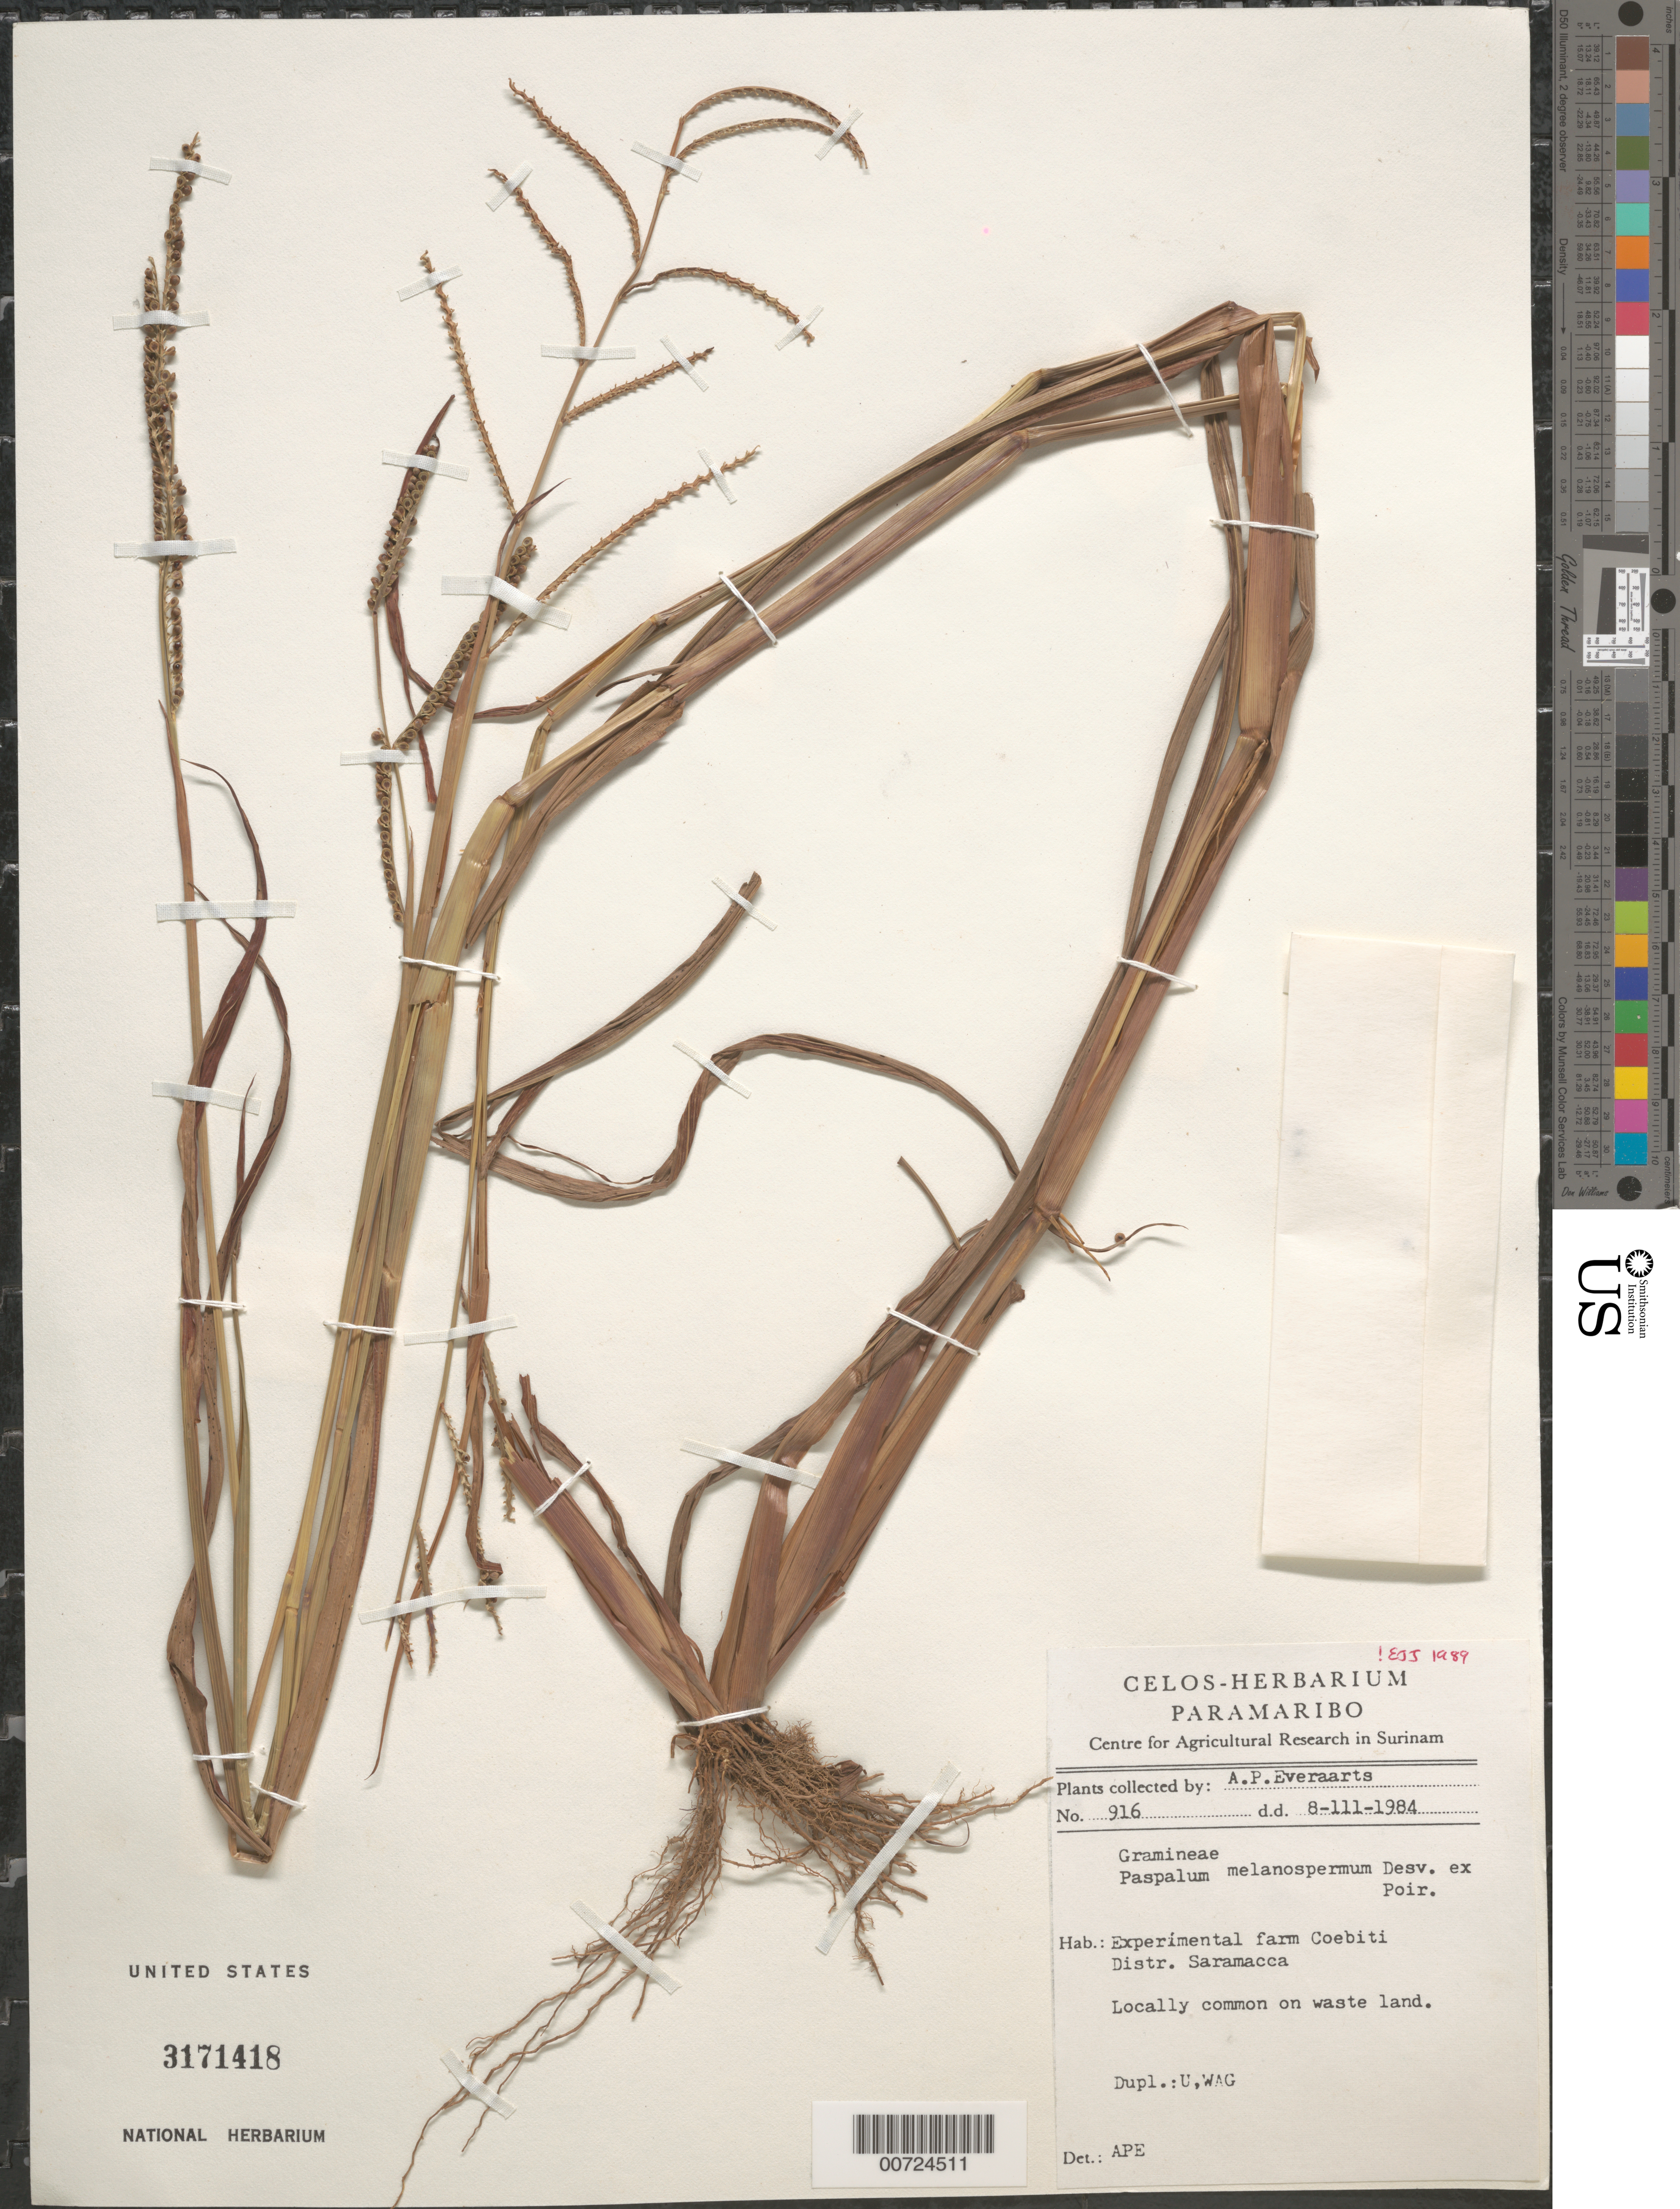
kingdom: Plantae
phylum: Tracheophyta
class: Liliopsida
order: Poales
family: Poaceae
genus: Paspalum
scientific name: Paspalum melanospermum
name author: Desv. ex Poir.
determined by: Judziewicz, E. J.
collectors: A. Everaarts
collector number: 916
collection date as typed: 8-Feb-84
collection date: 1984-02-08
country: Suriname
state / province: Saramacca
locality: Coebiti Experimental Farm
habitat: Waste land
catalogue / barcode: US 3171418